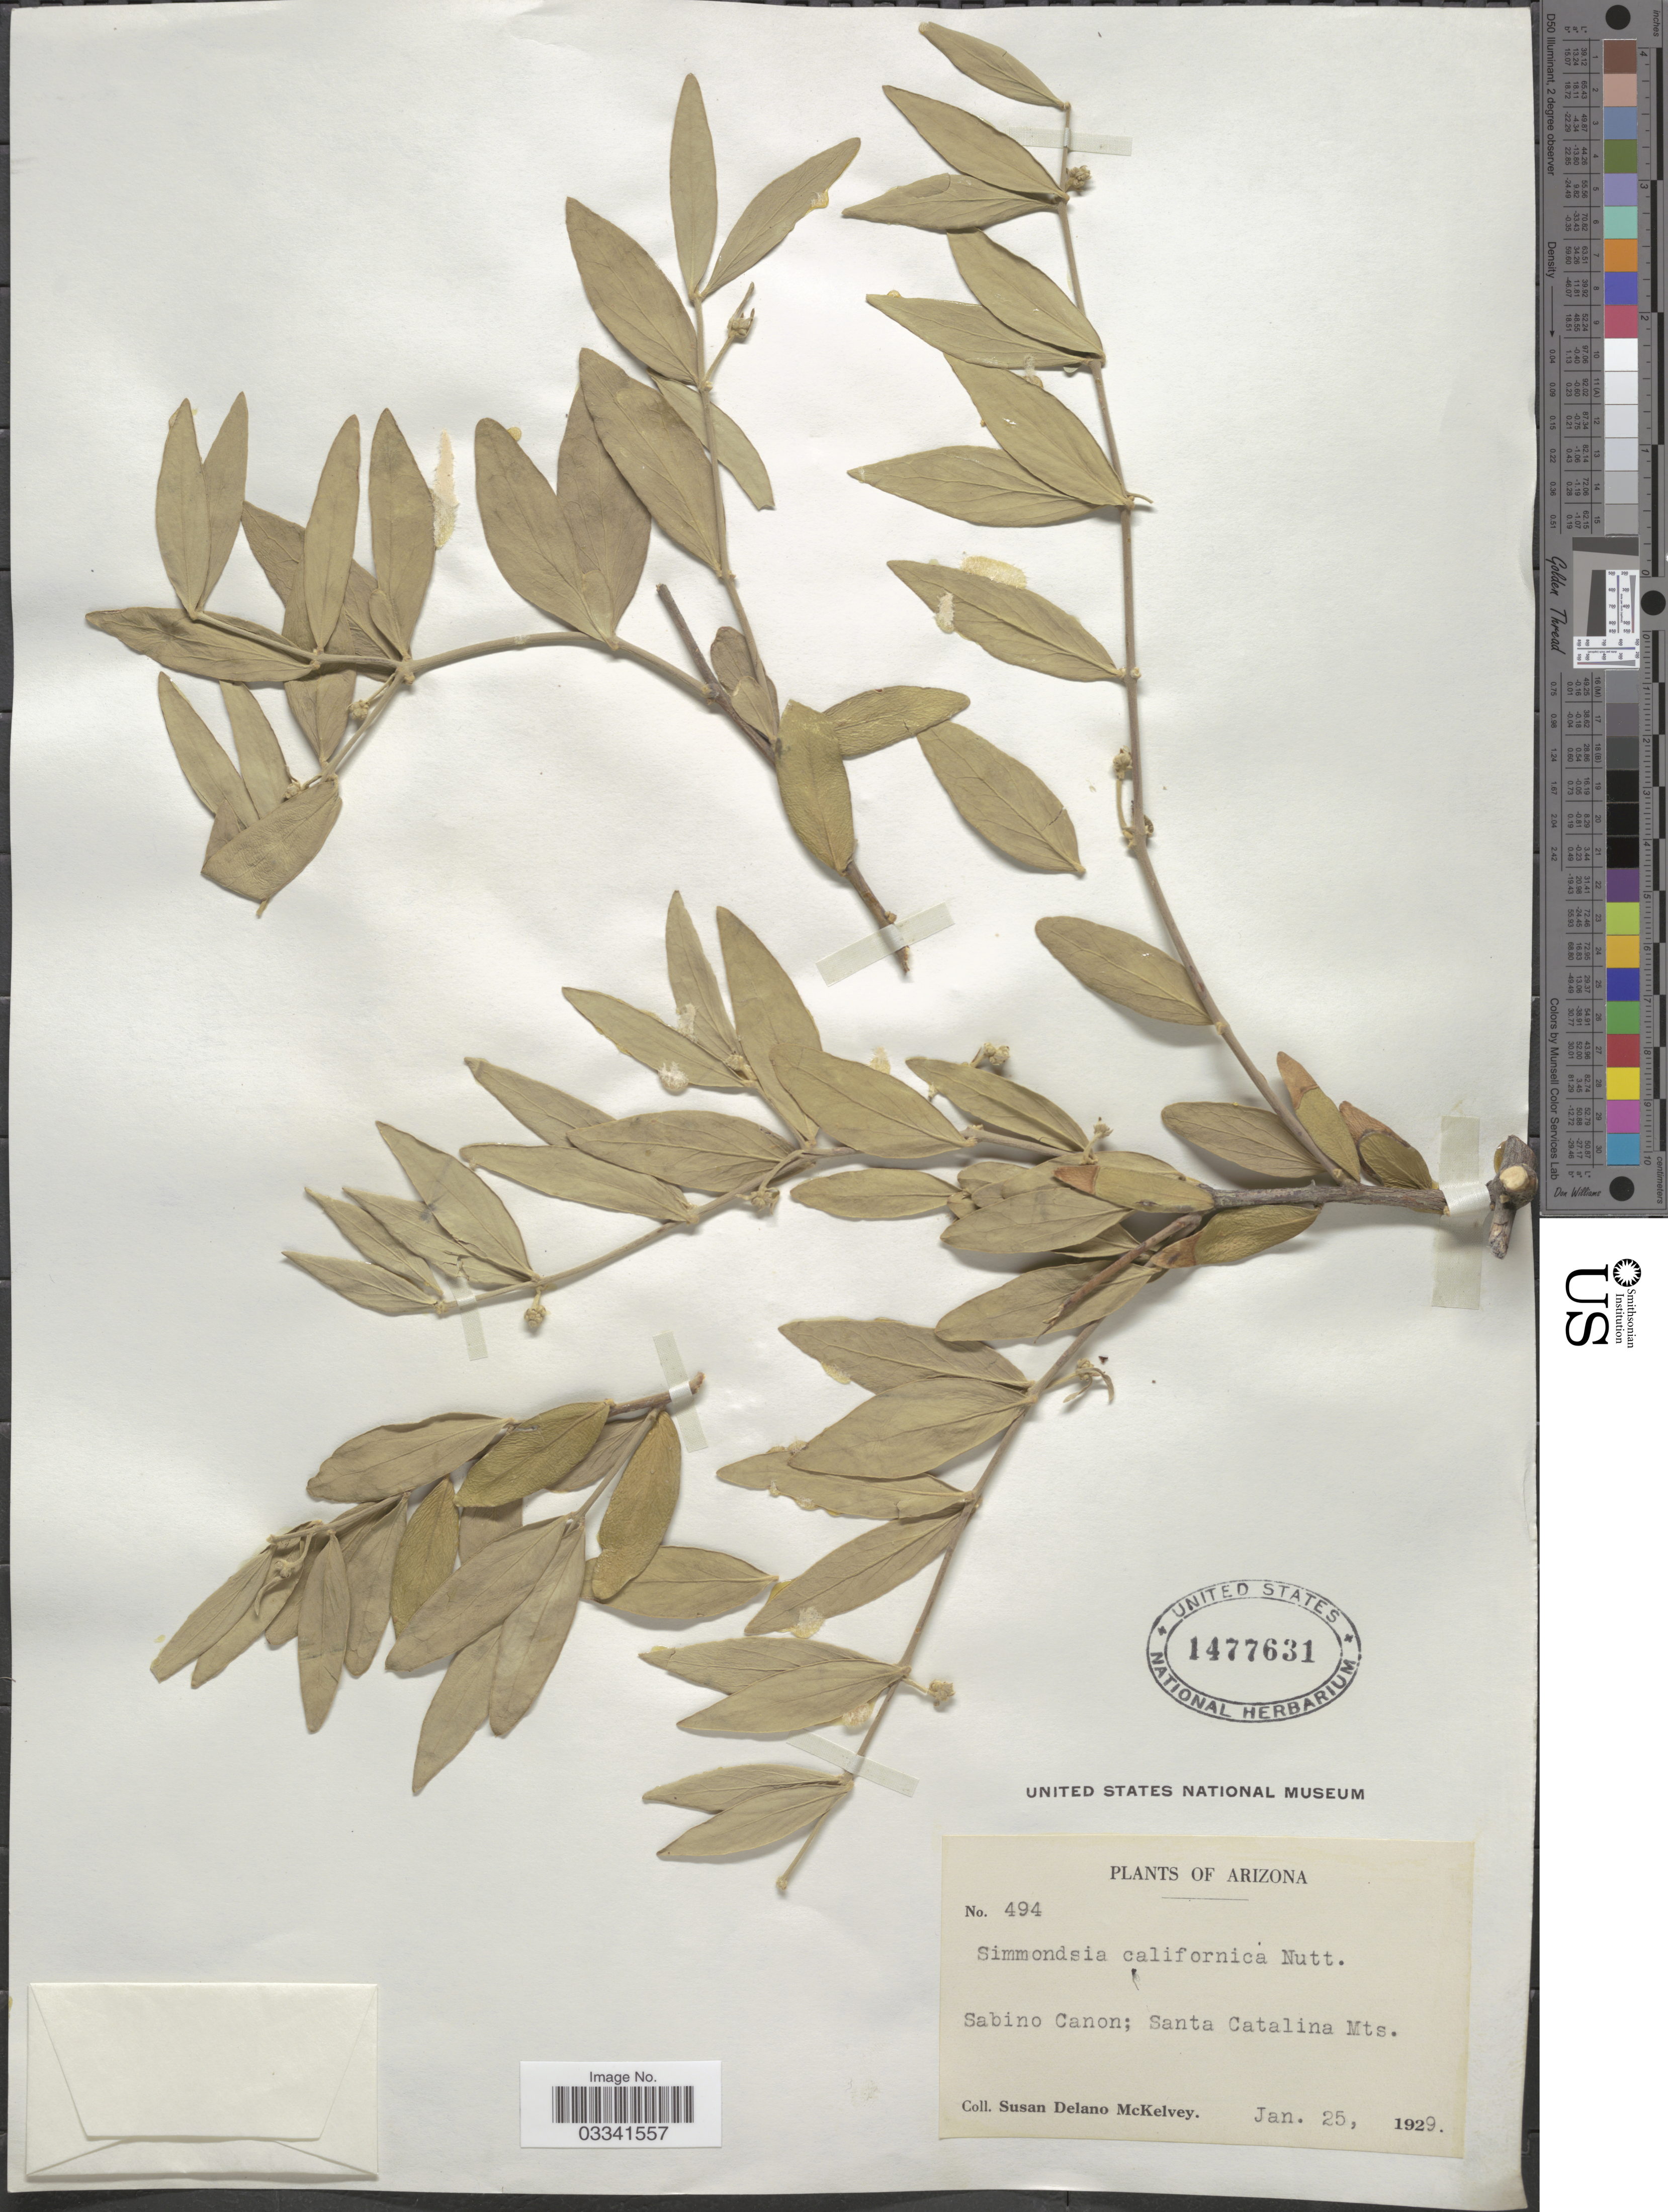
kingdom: Plantae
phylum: Tracheophyta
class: Magnoliopsida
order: Caryophyllales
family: Simmondsiaceae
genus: Simmondsia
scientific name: Simmondsia chinensis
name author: (Link) C.K. Schneid.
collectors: S. A. McKelvey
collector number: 494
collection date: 1929-01-25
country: United States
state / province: Arizona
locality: Sabino Canon; Santa Catalina Mts.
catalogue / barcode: US 1477631